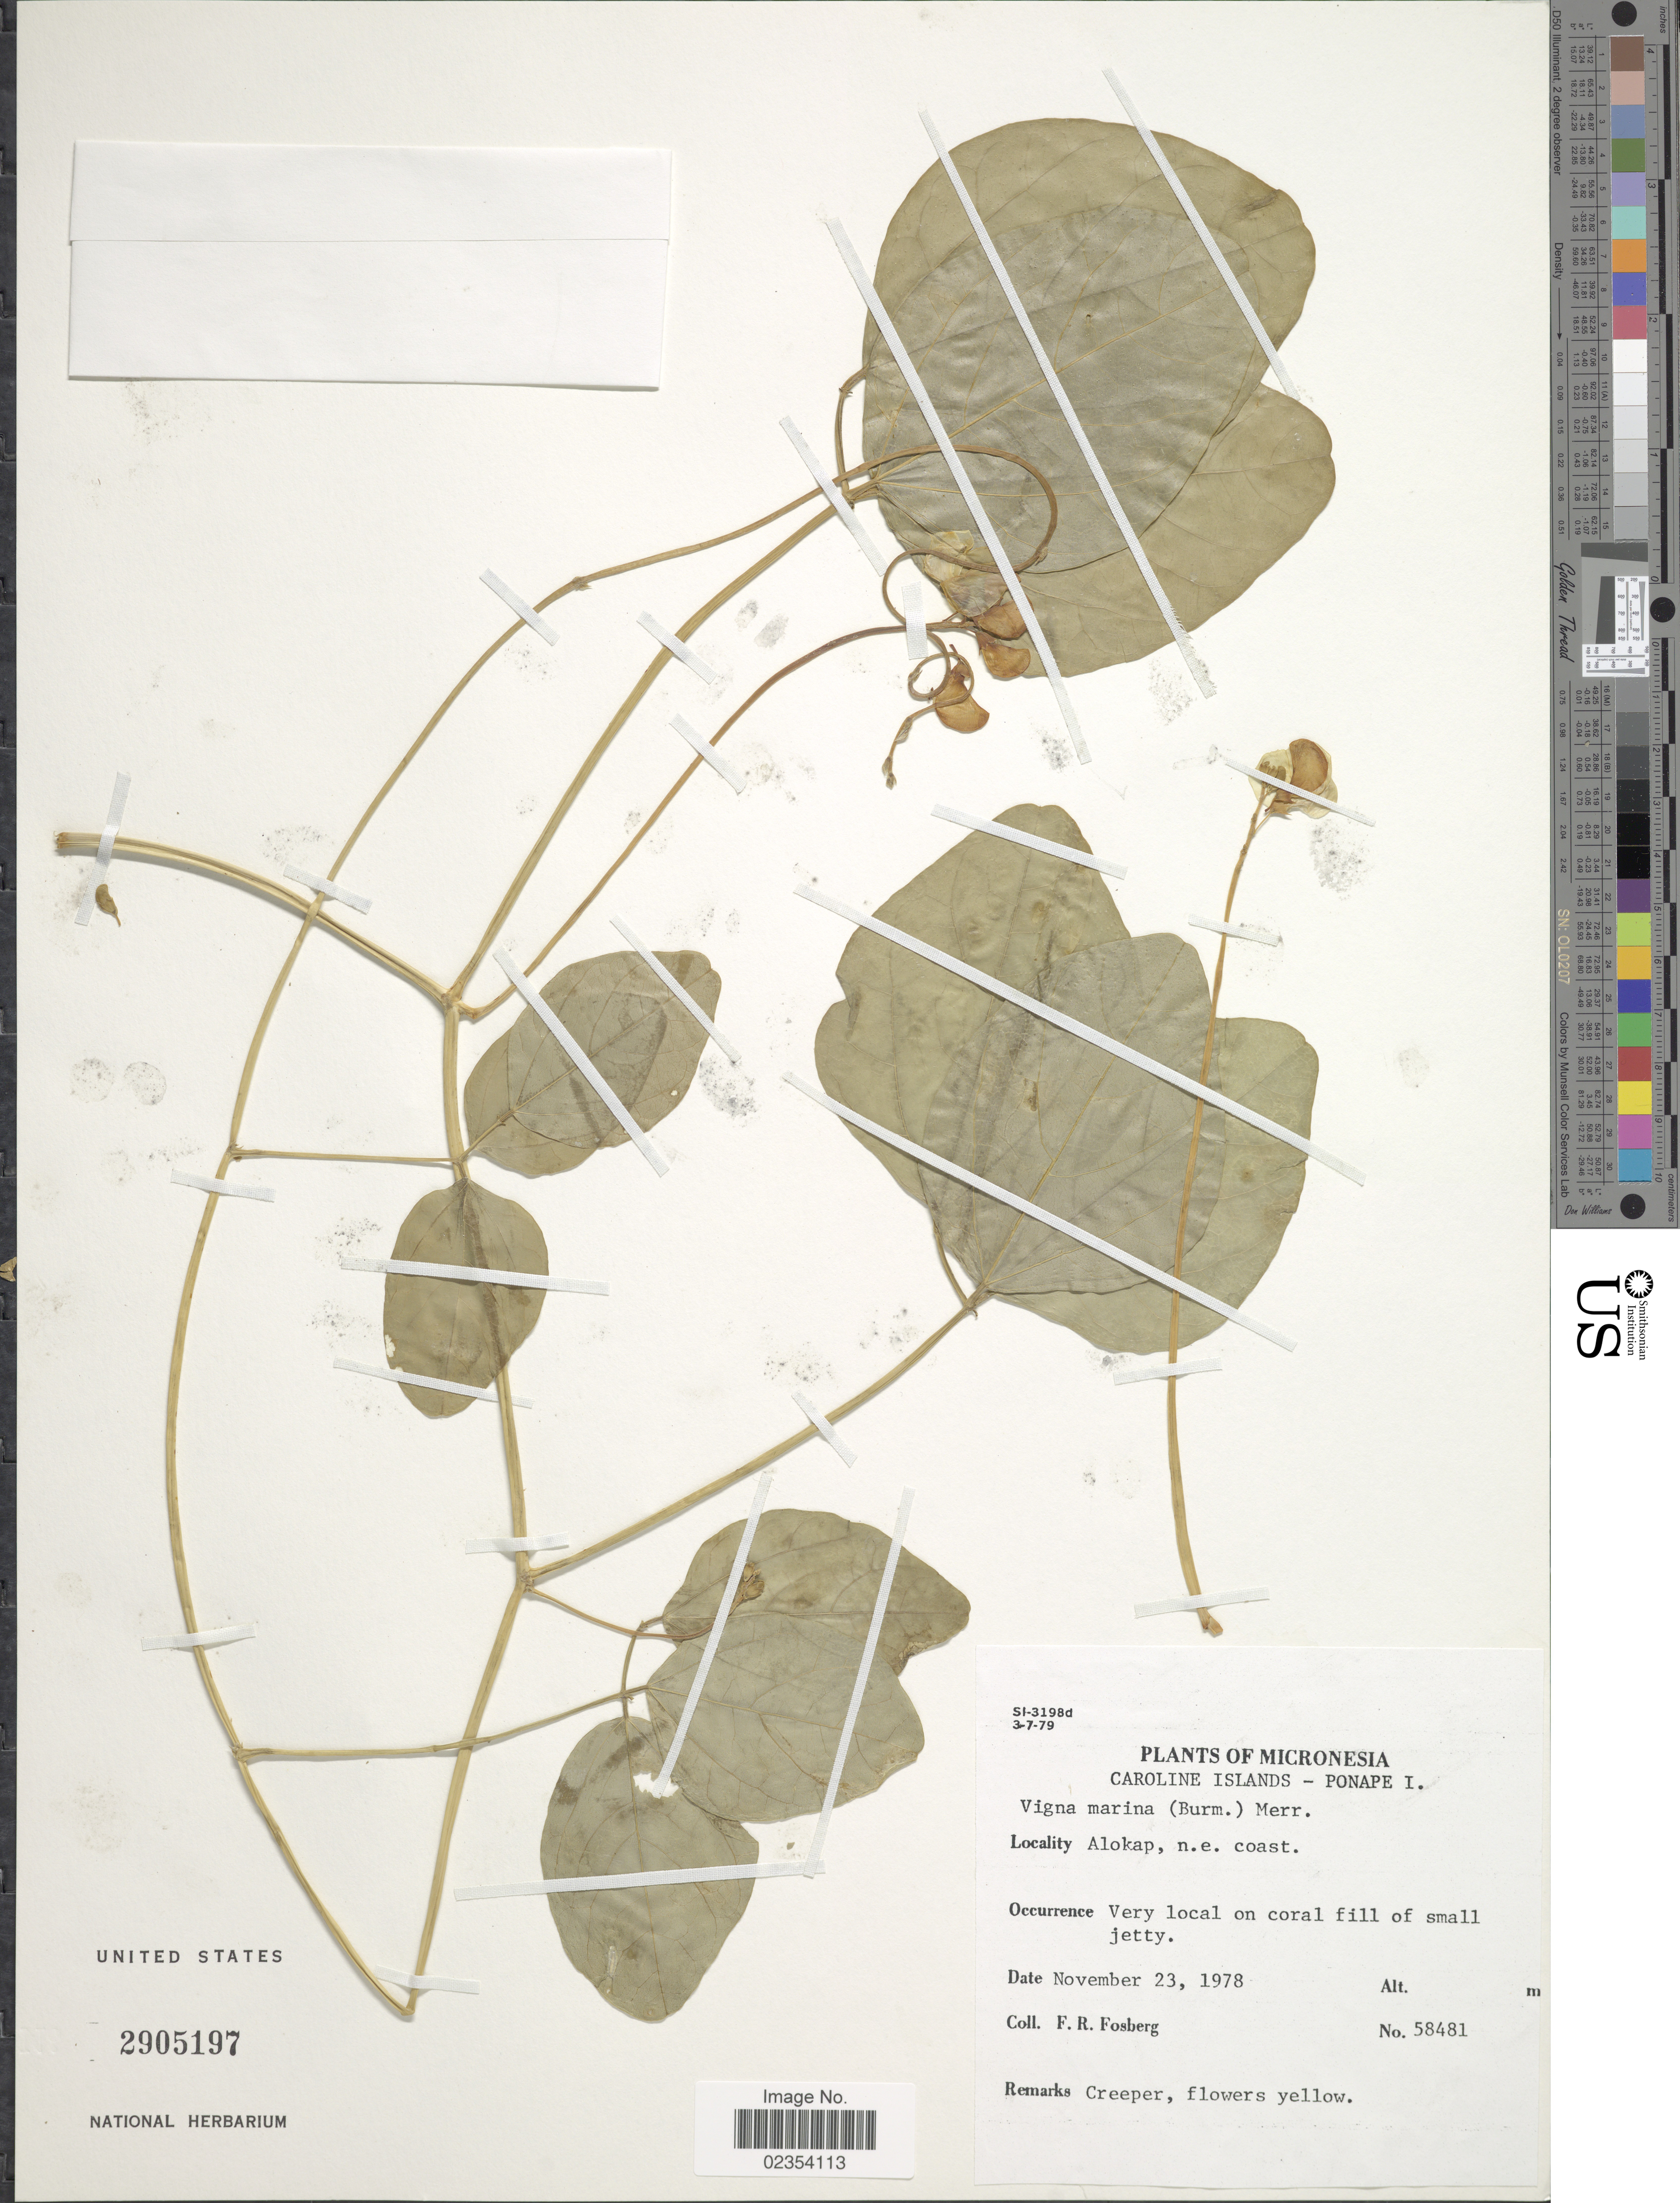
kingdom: Plantae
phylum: Tracheophyta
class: Magnoliopsida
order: Fabales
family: Fabaceae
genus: Vigna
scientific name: Vigna marina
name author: (Burm.) Merr.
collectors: F. R. Fosberg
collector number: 58481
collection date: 1978-11-23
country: Micronesia, Federated States of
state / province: Pohnpei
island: Pohnpei [Ponape]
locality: Caroline Islands - Ponape I. Alokap, n.e. coast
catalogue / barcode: US 2905197